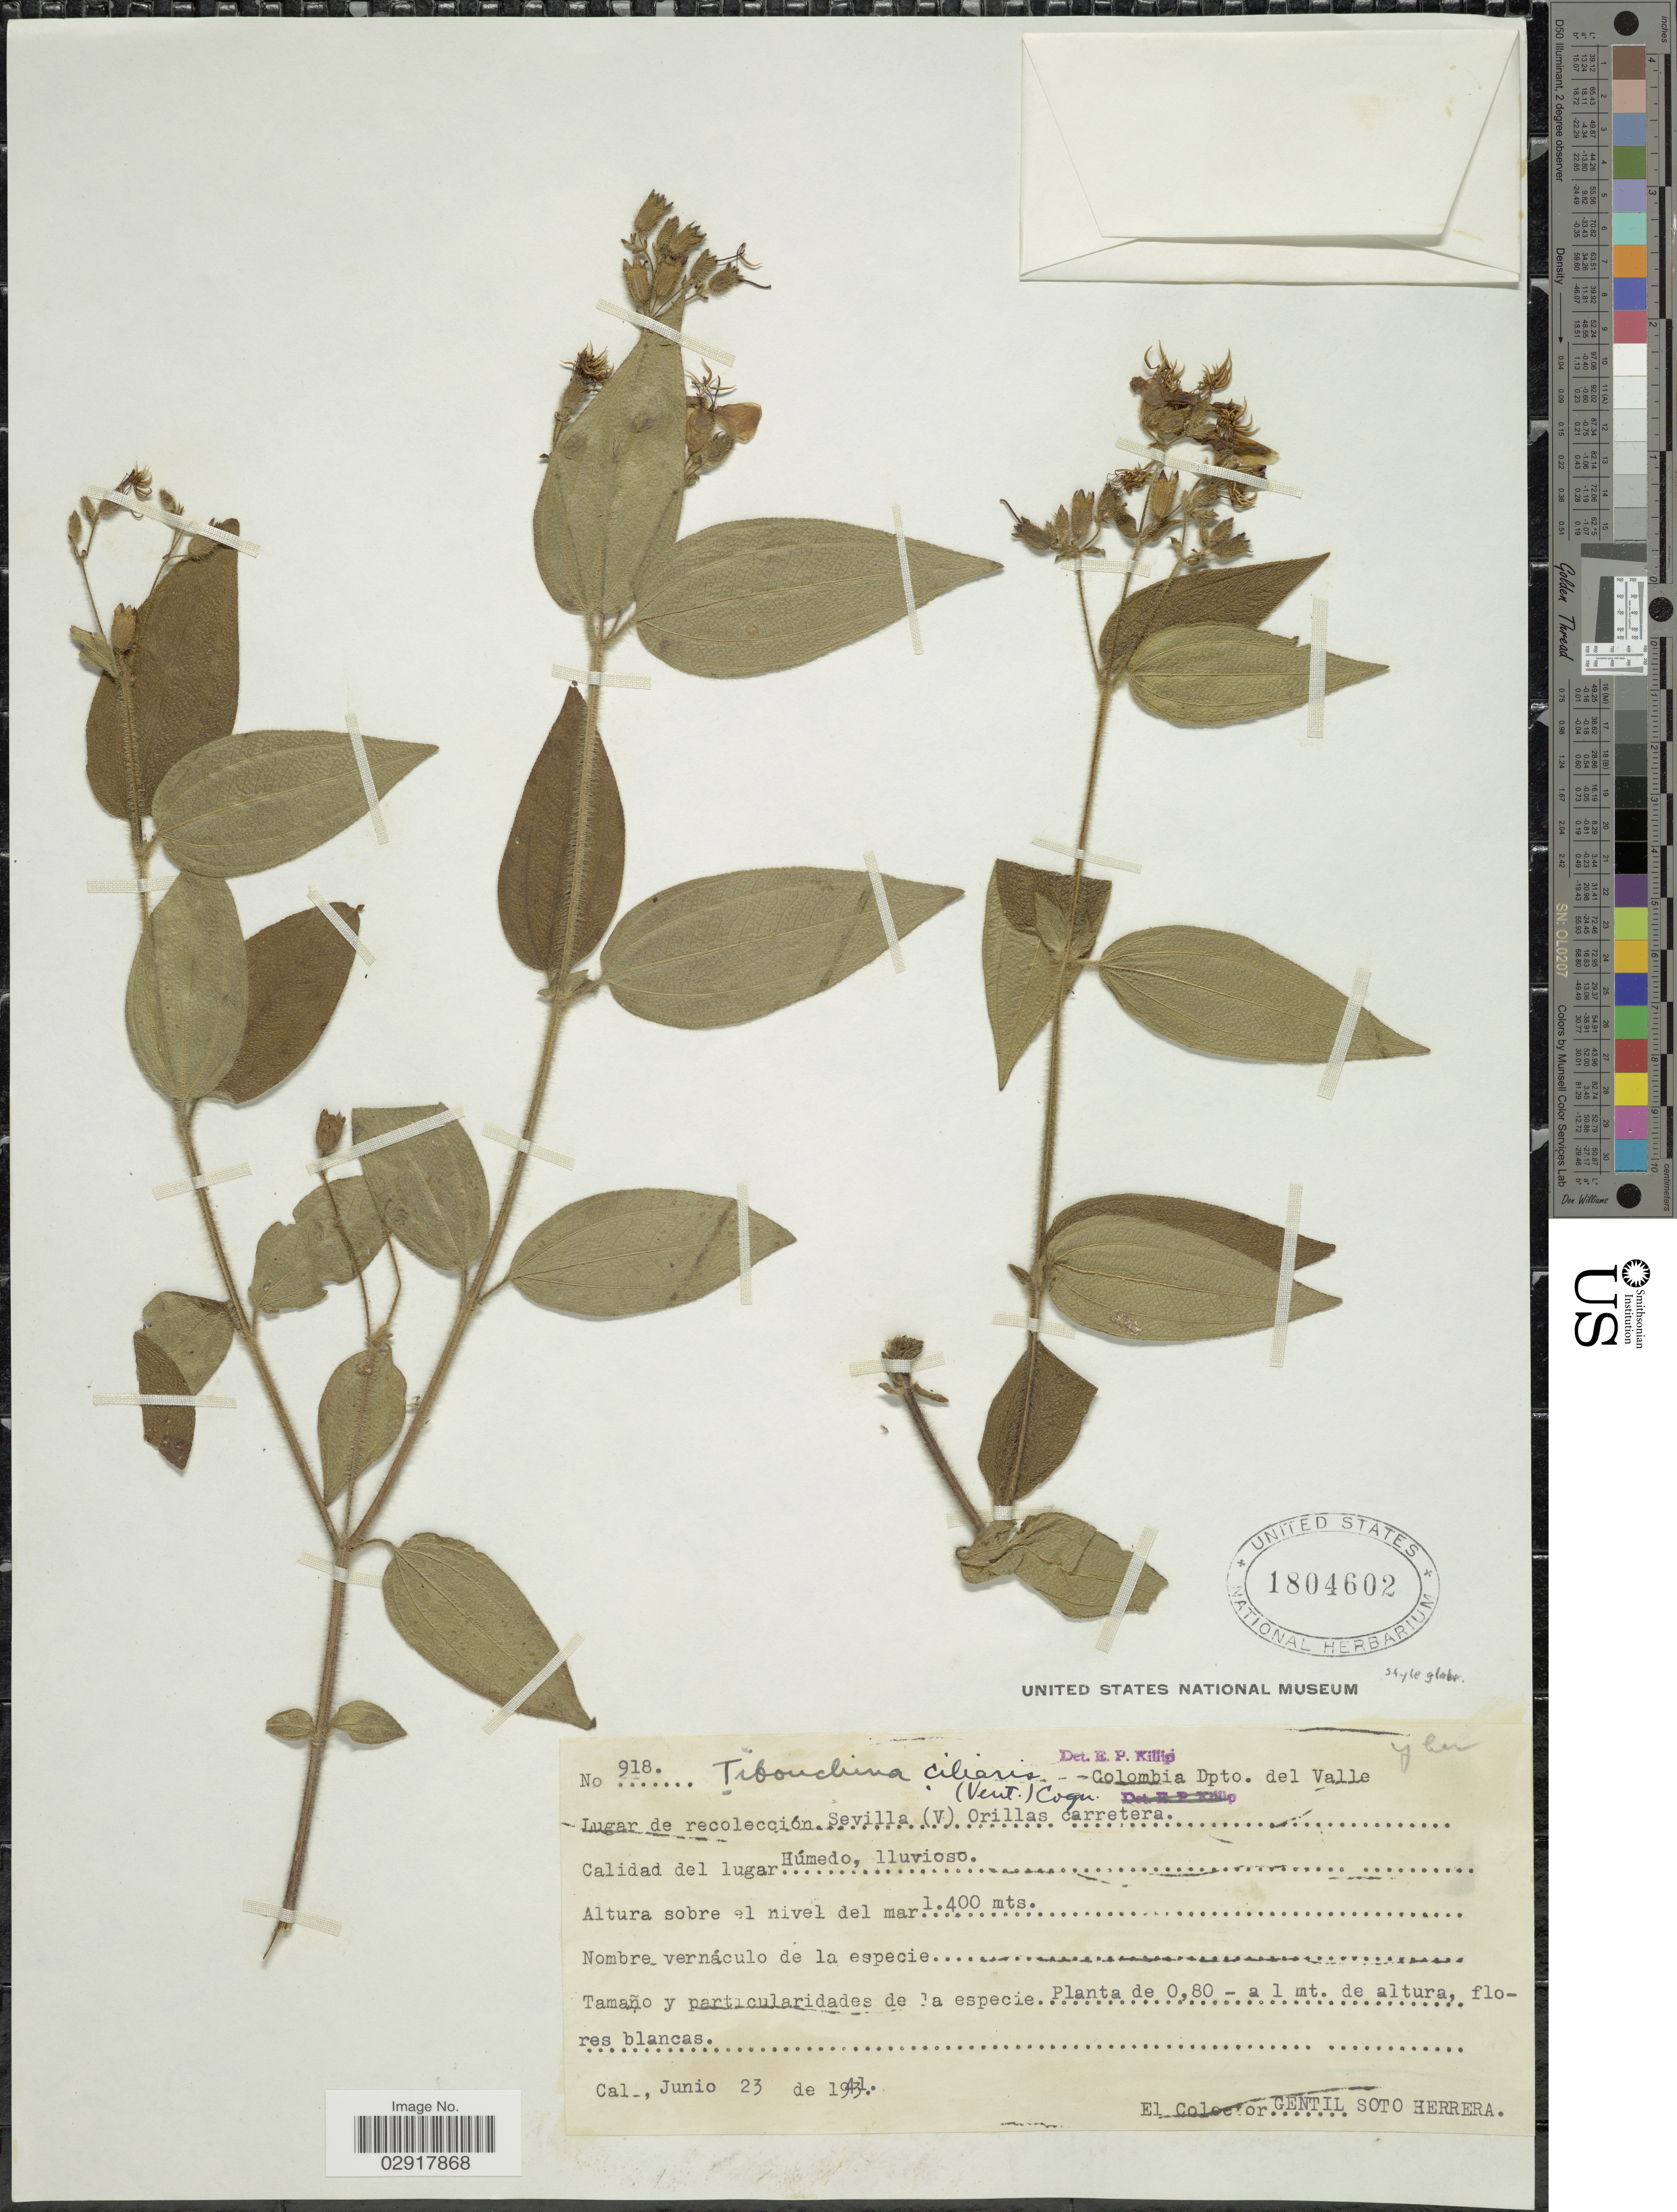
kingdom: Plantae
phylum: Tracheophyta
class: Magnoliopsida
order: Myrtales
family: Melastomataceae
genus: Chaetogastra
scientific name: Chaetogastra ciliaris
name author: (Vent.) DC.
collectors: G. Soto Herrera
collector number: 918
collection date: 1941-06-23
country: Colombia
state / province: Valle del Cauca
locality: Dpto. del Valle. Lugar de recolección. Sevilla (V) Orillas carretera. Calidad del lugar Húmedo, lluvioso.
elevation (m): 1400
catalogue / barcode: US 1804602